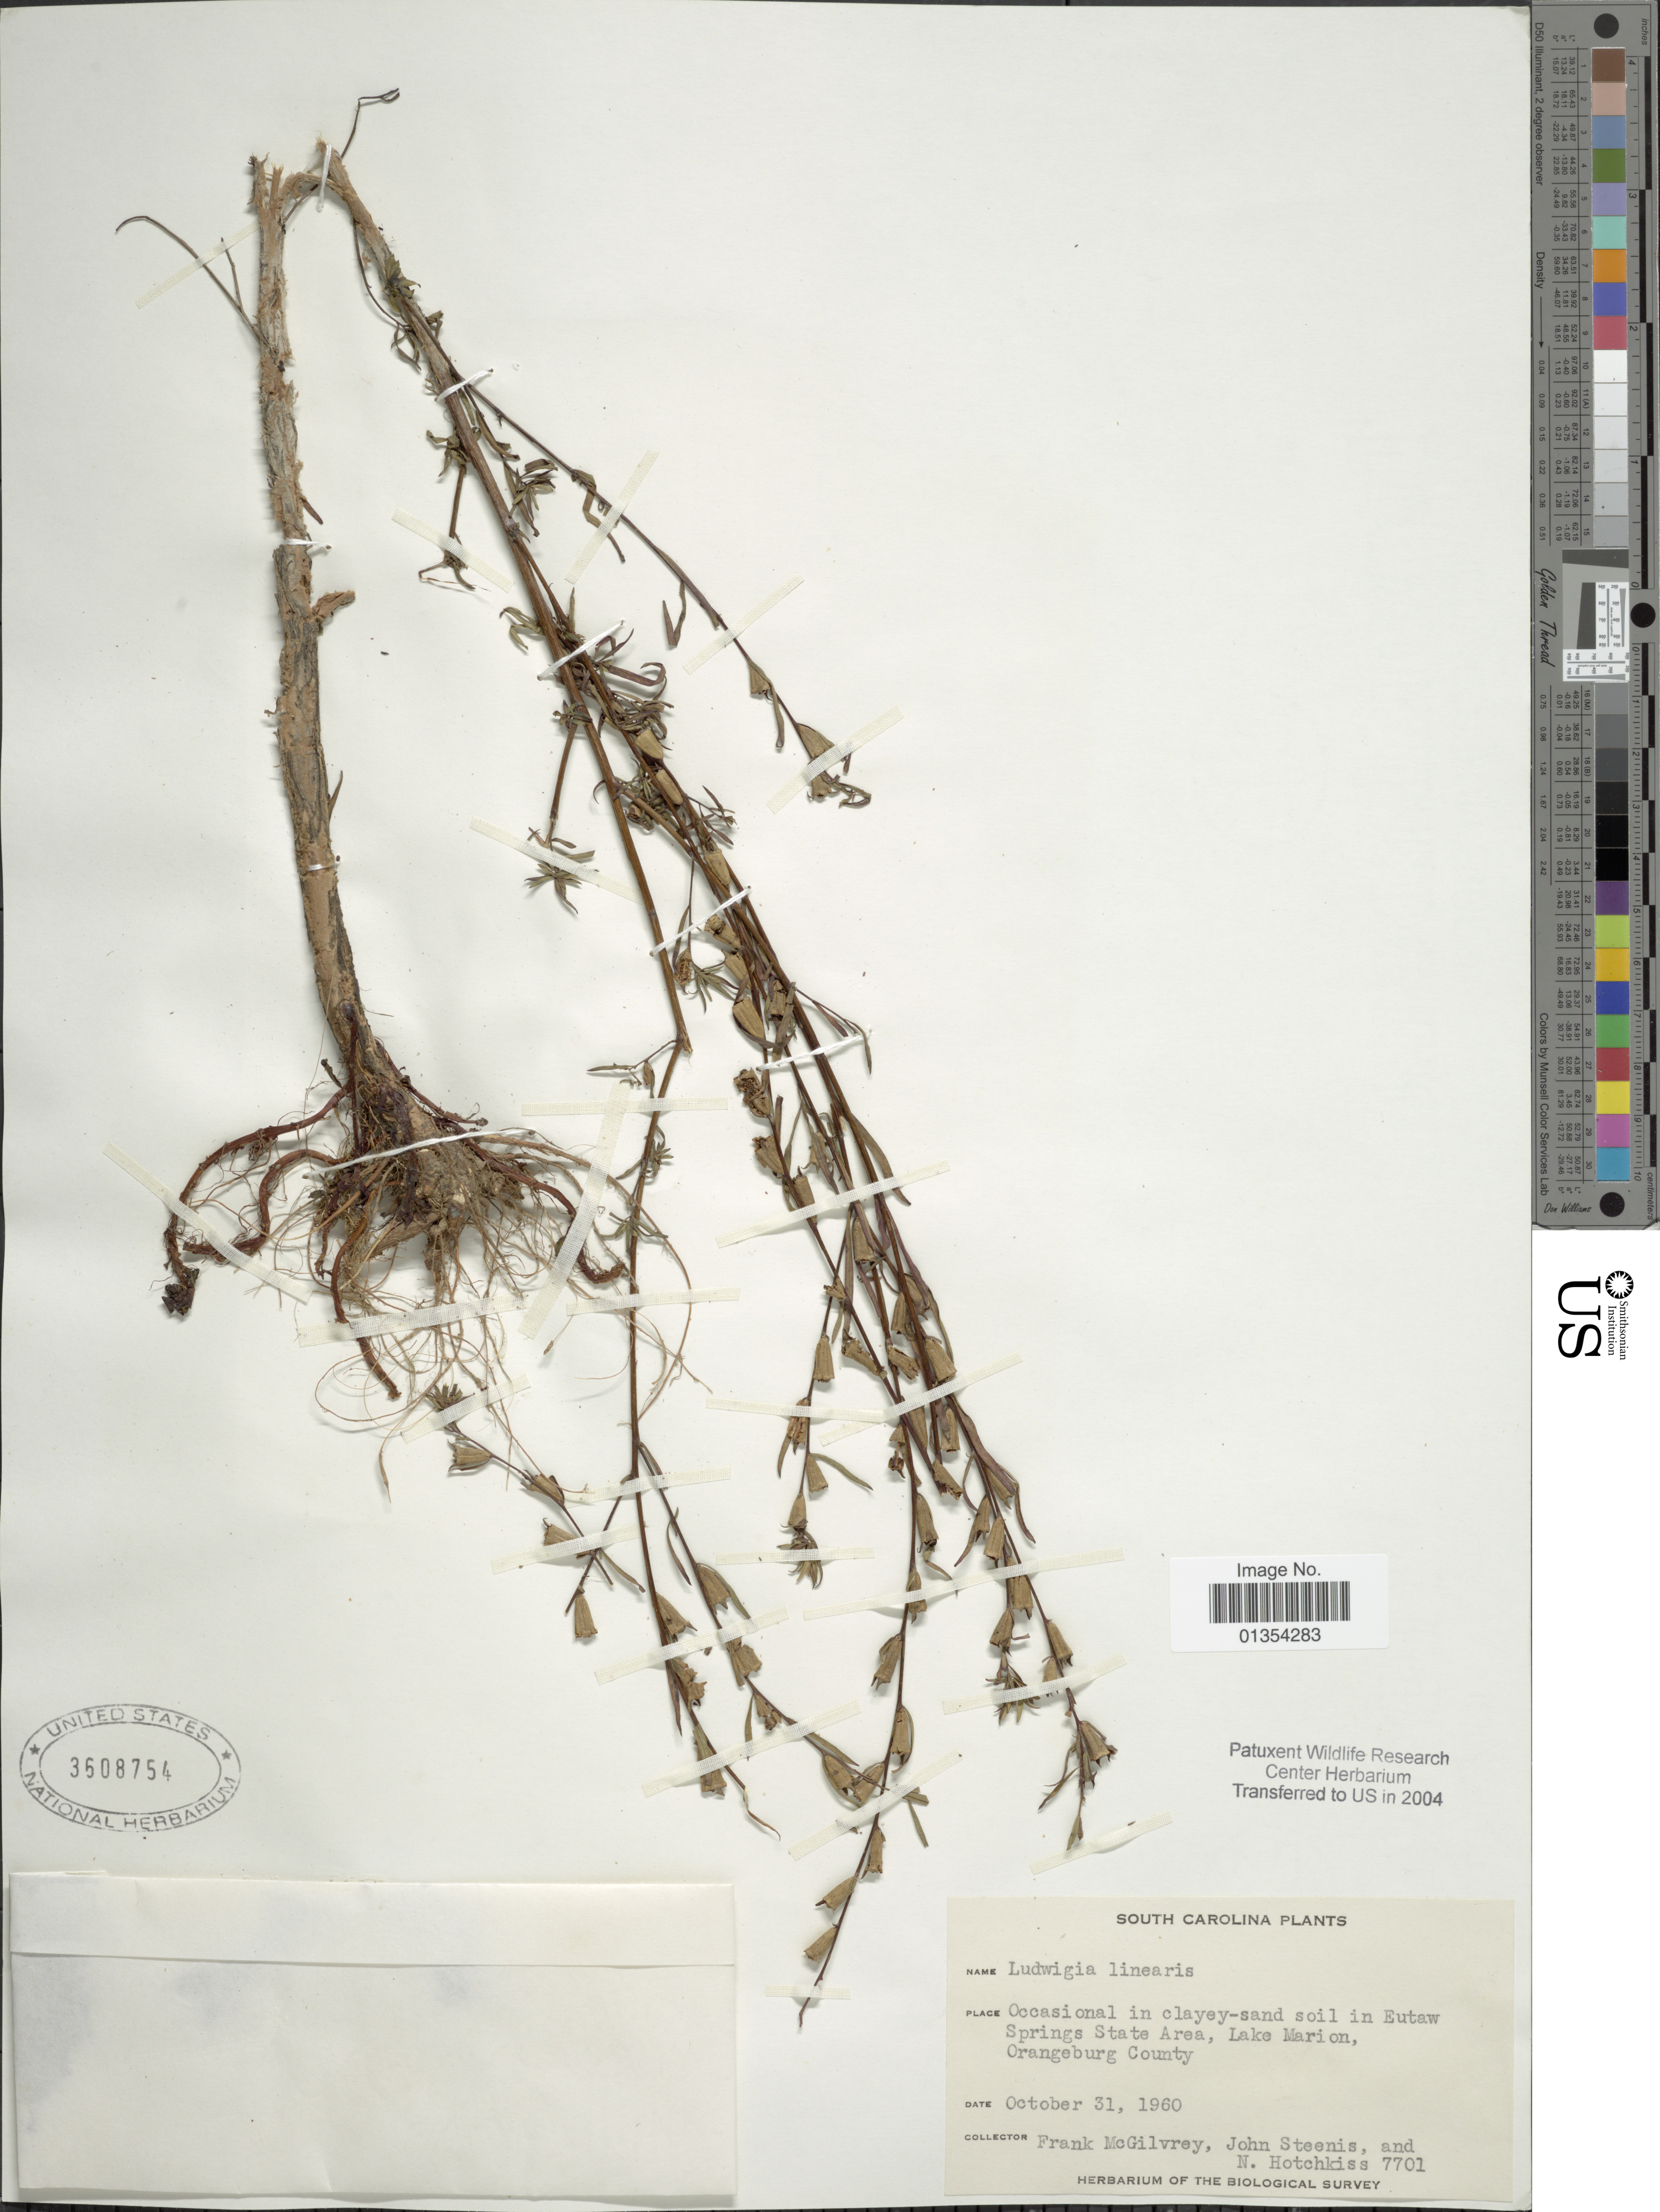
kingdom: Plantae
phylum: Tracheophyta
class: Magnoliopsida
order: Myrtales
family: Onagraceae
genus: Ludwigia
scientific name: Ludwigia linearis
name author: Walter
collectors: F. McGilvrey, J. H. Steenis & N. Hotchkiss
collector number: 7701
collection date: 1960-10-31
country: United States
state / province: South Carolina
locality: In Eutaw Springs State Area, Lake Marion, Orangeburg County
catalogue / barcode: US 3508754